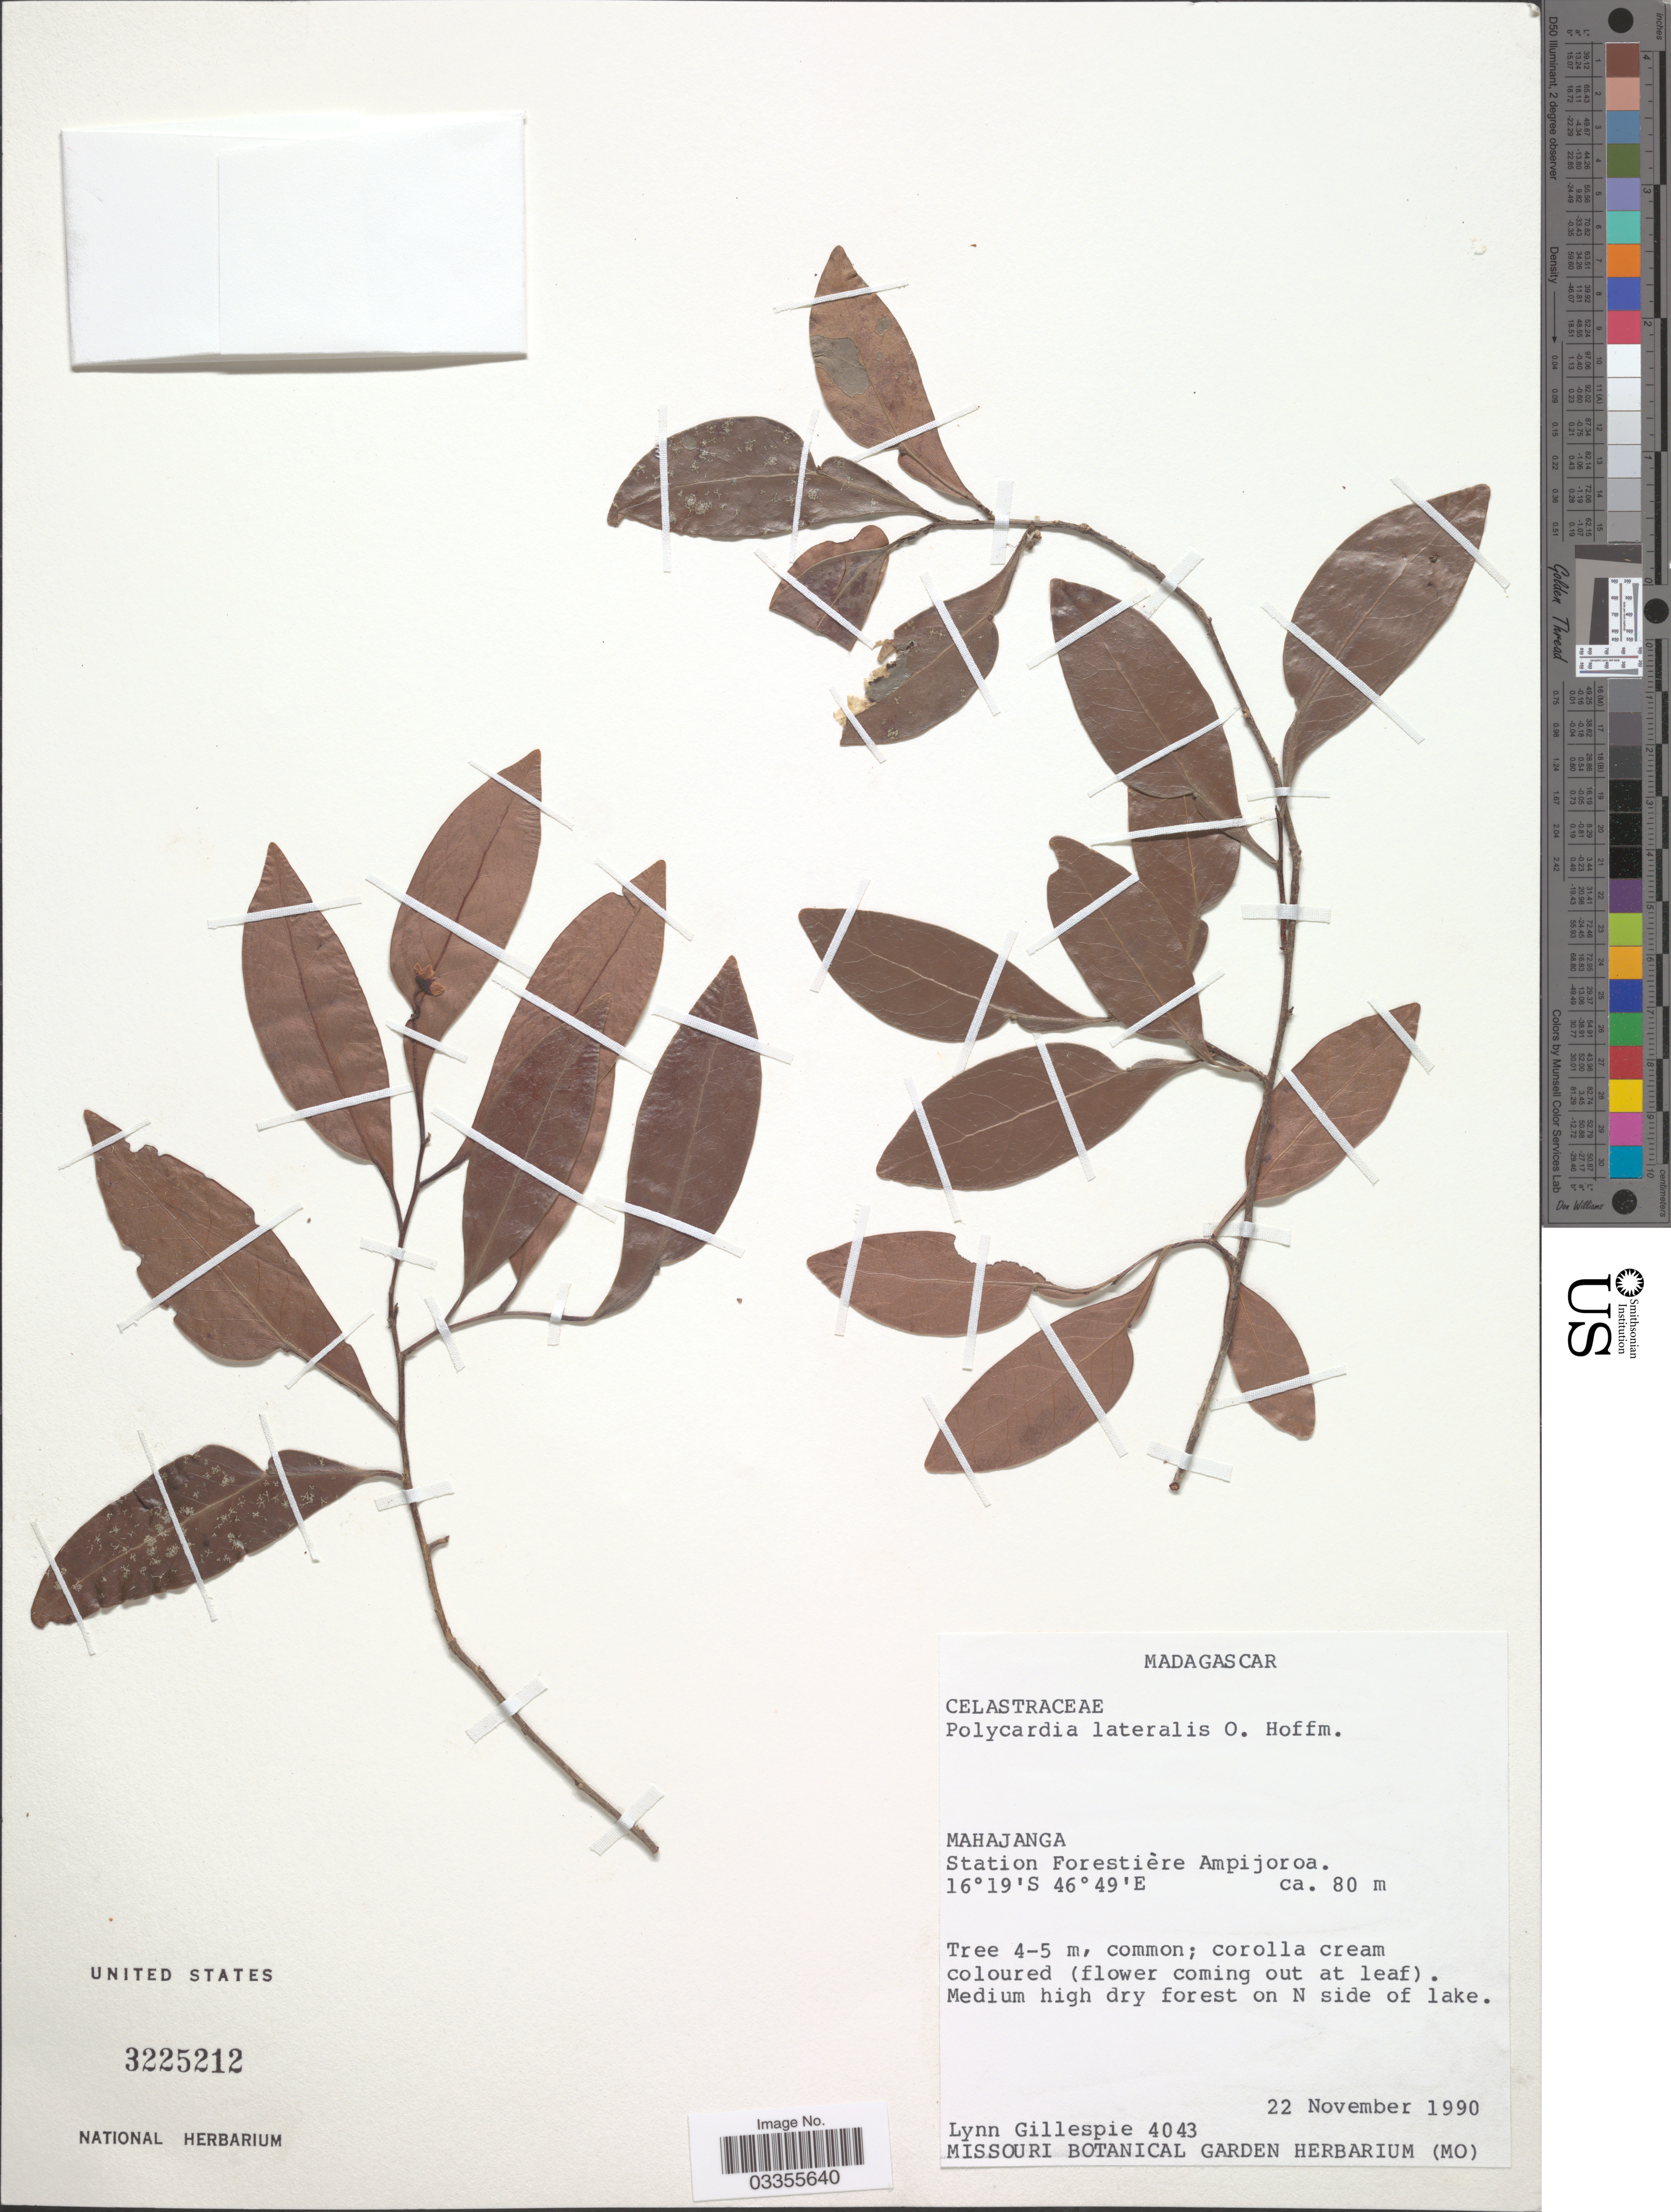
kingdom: Plantae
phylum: Tracheophyta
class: Magnoliopsida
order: Celastrales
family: Celastraceae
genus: Polycardia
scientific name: Polycardia lateralis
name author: O. Hoffm.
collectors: L. J. Gillespie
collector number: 4043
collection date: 1990-11-22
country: Madagascar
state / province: Boeny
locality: Station Forestière Ampijoroa.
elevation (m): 80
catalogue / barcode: US 3225212